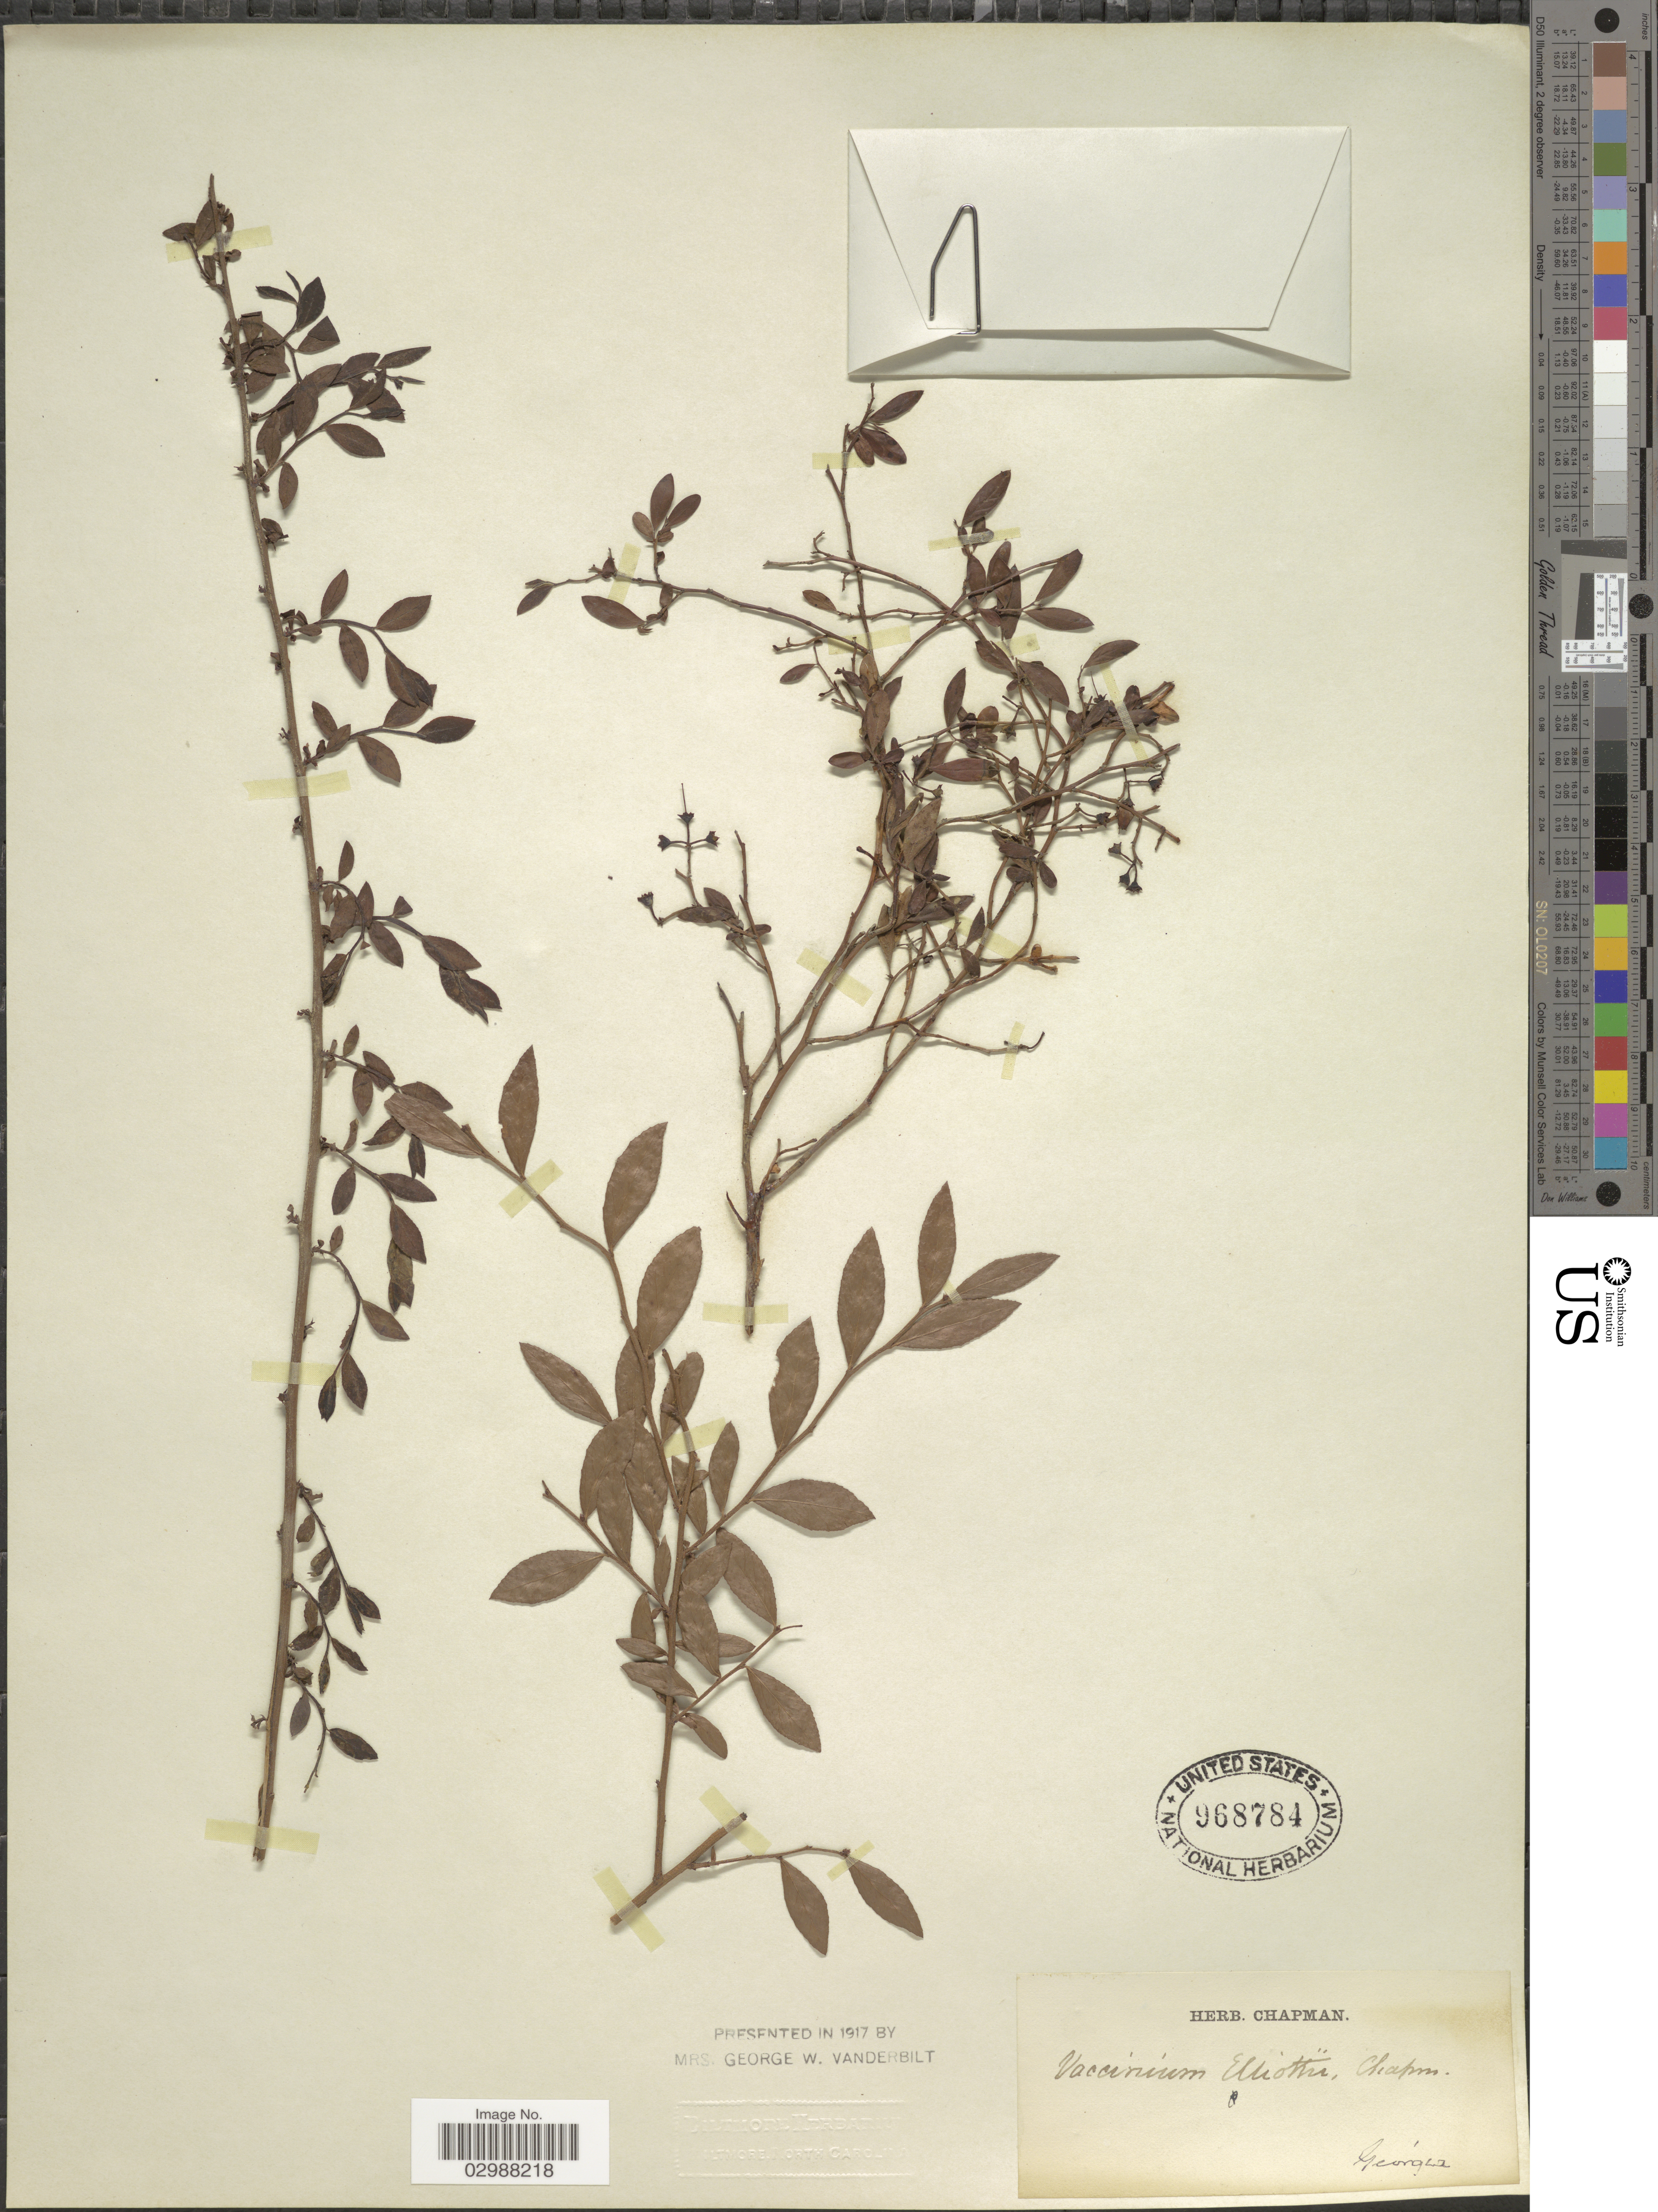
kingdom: Plantae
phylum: Tracheophyta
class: Magnoliopsida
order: Ericales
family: Ericaceae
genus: Vaccinium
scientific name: Vaccinium elliottii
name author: Chapm.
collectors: ex herb. Chapman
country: United States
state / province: Georgia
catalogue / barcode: US 968784